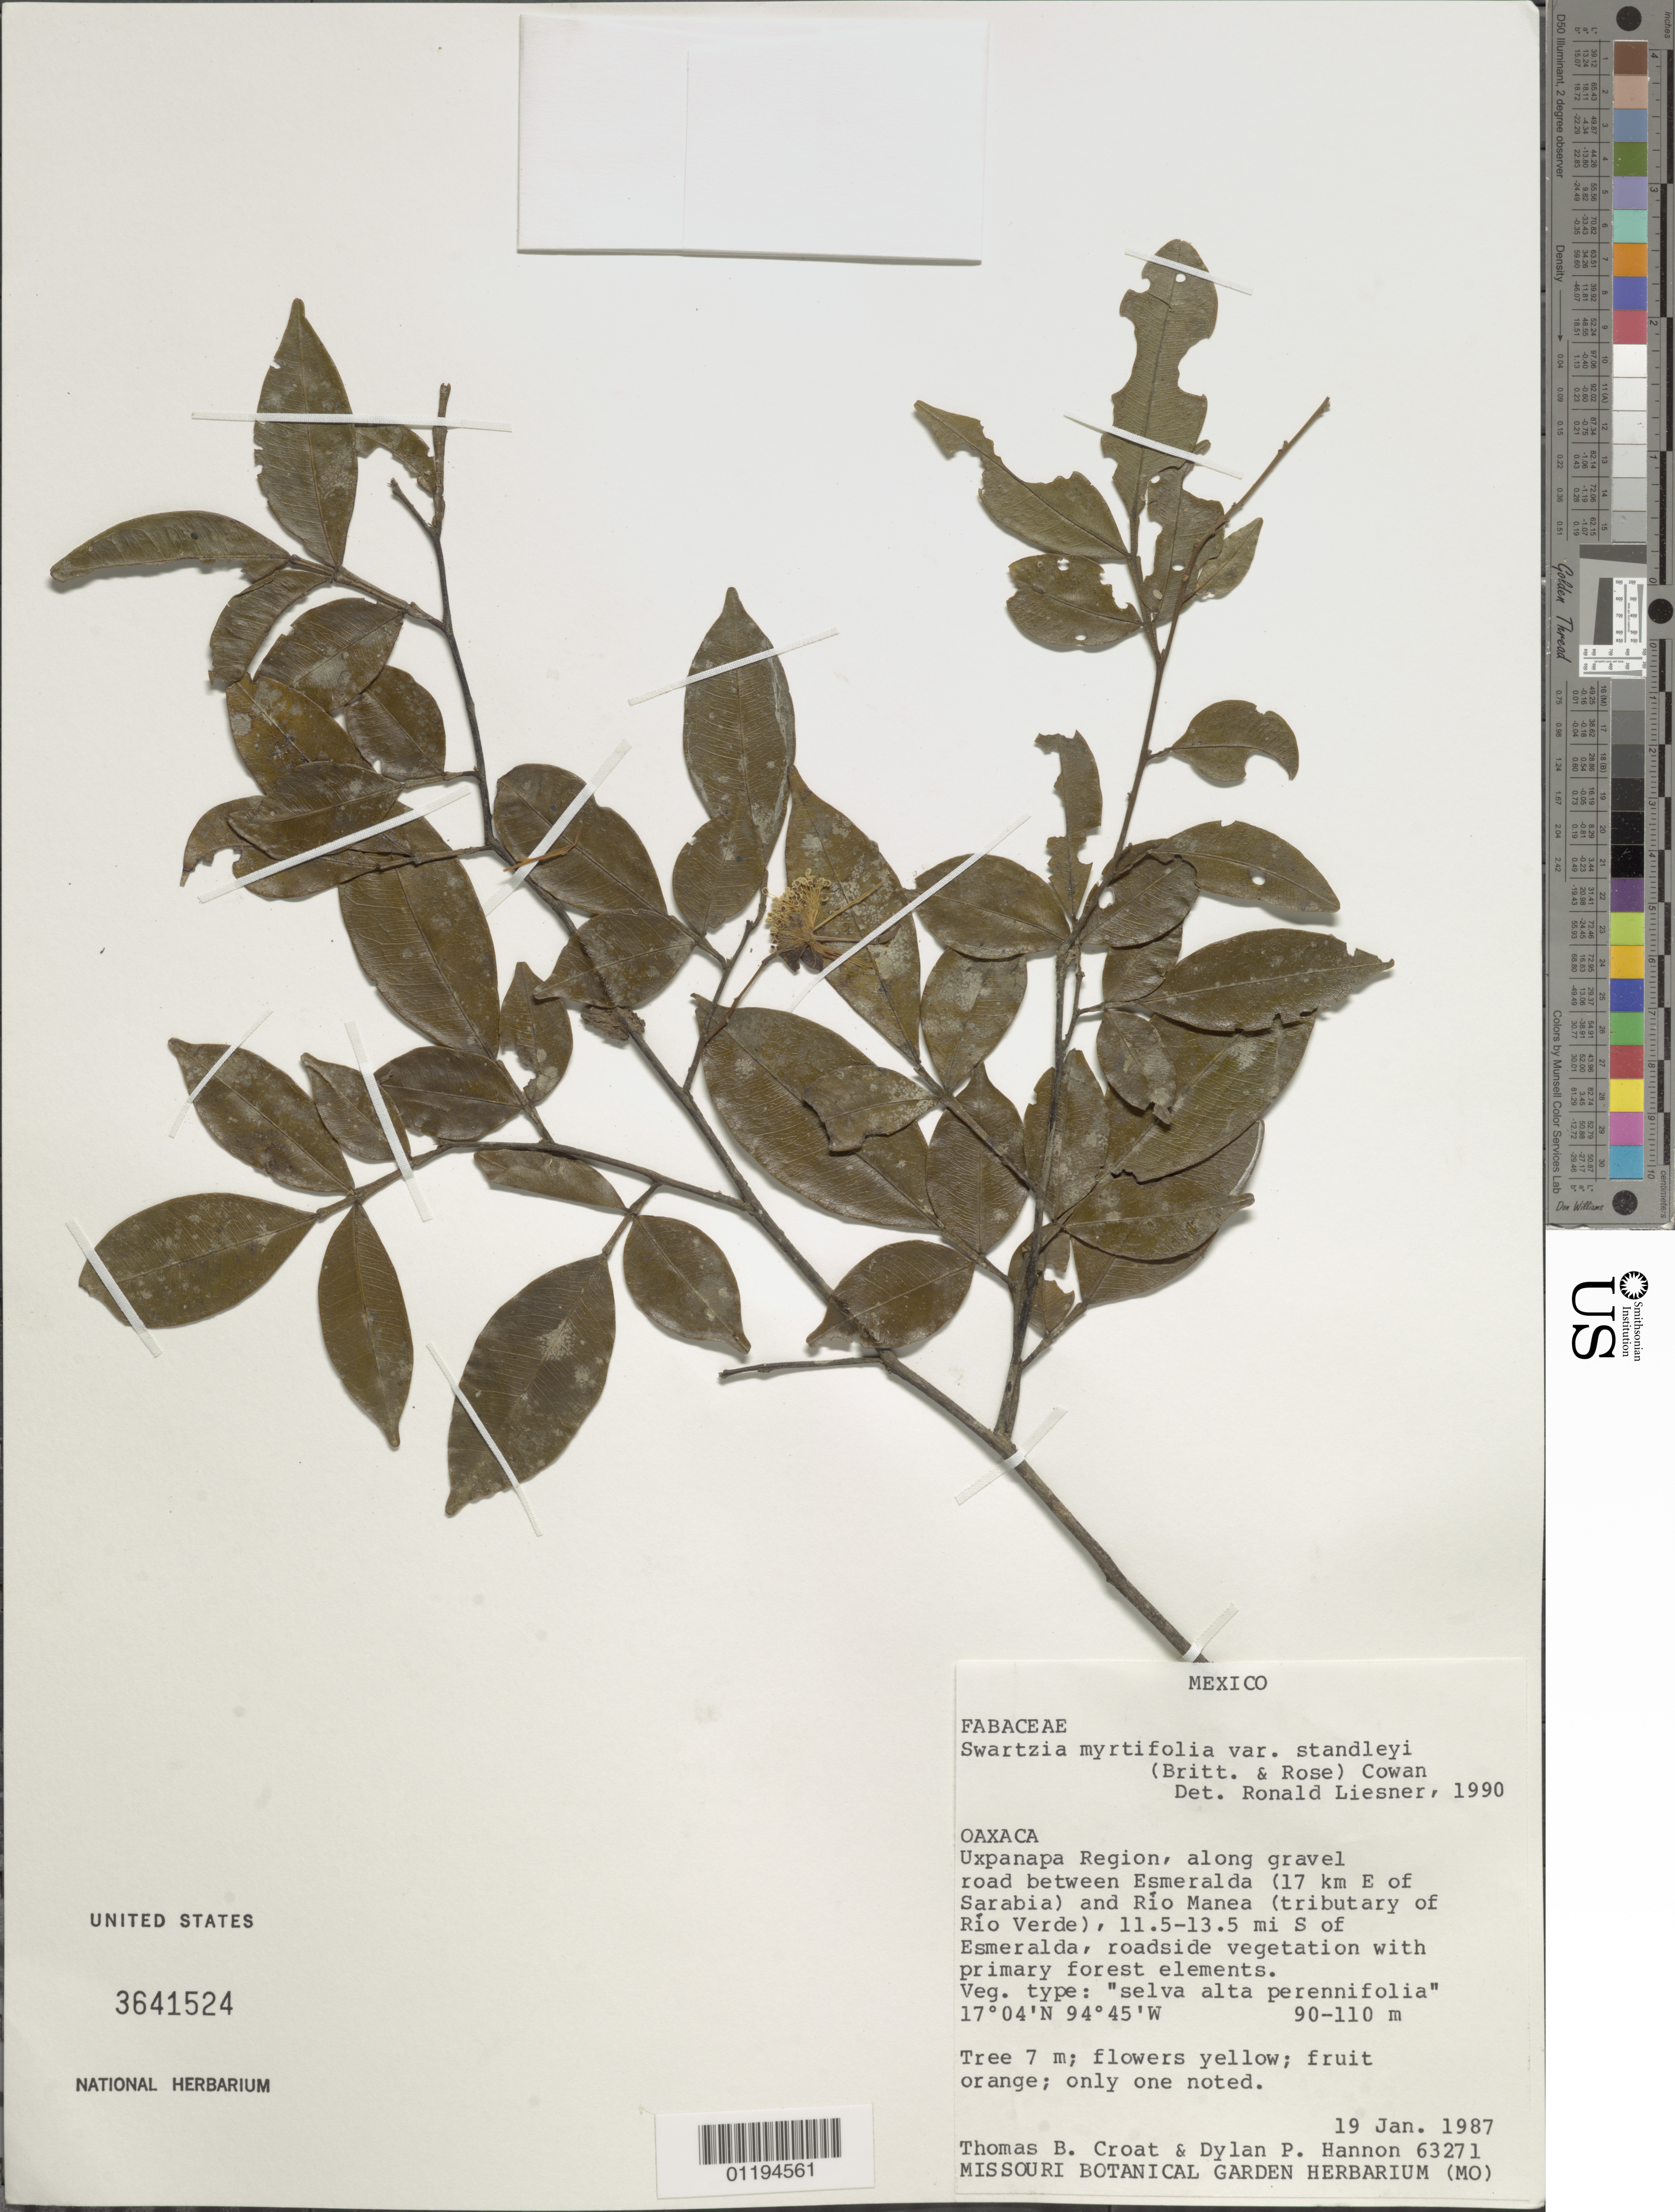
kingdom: Plantae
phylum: Tracheophyta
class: Magnoliopsida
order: Fabales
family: Fabaceae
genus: Swartzia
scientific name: Swartzia myrtifolia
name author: Sm.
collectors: T. B. Croat & D. Hannon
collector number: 63271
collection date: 1987-01-19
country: Mexico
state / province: Oaxaca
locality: Uxpanapa Region along Rd. between Esmerelda and Rio Manea; S of Esmerelda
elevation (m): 90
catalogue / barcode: US 3641524